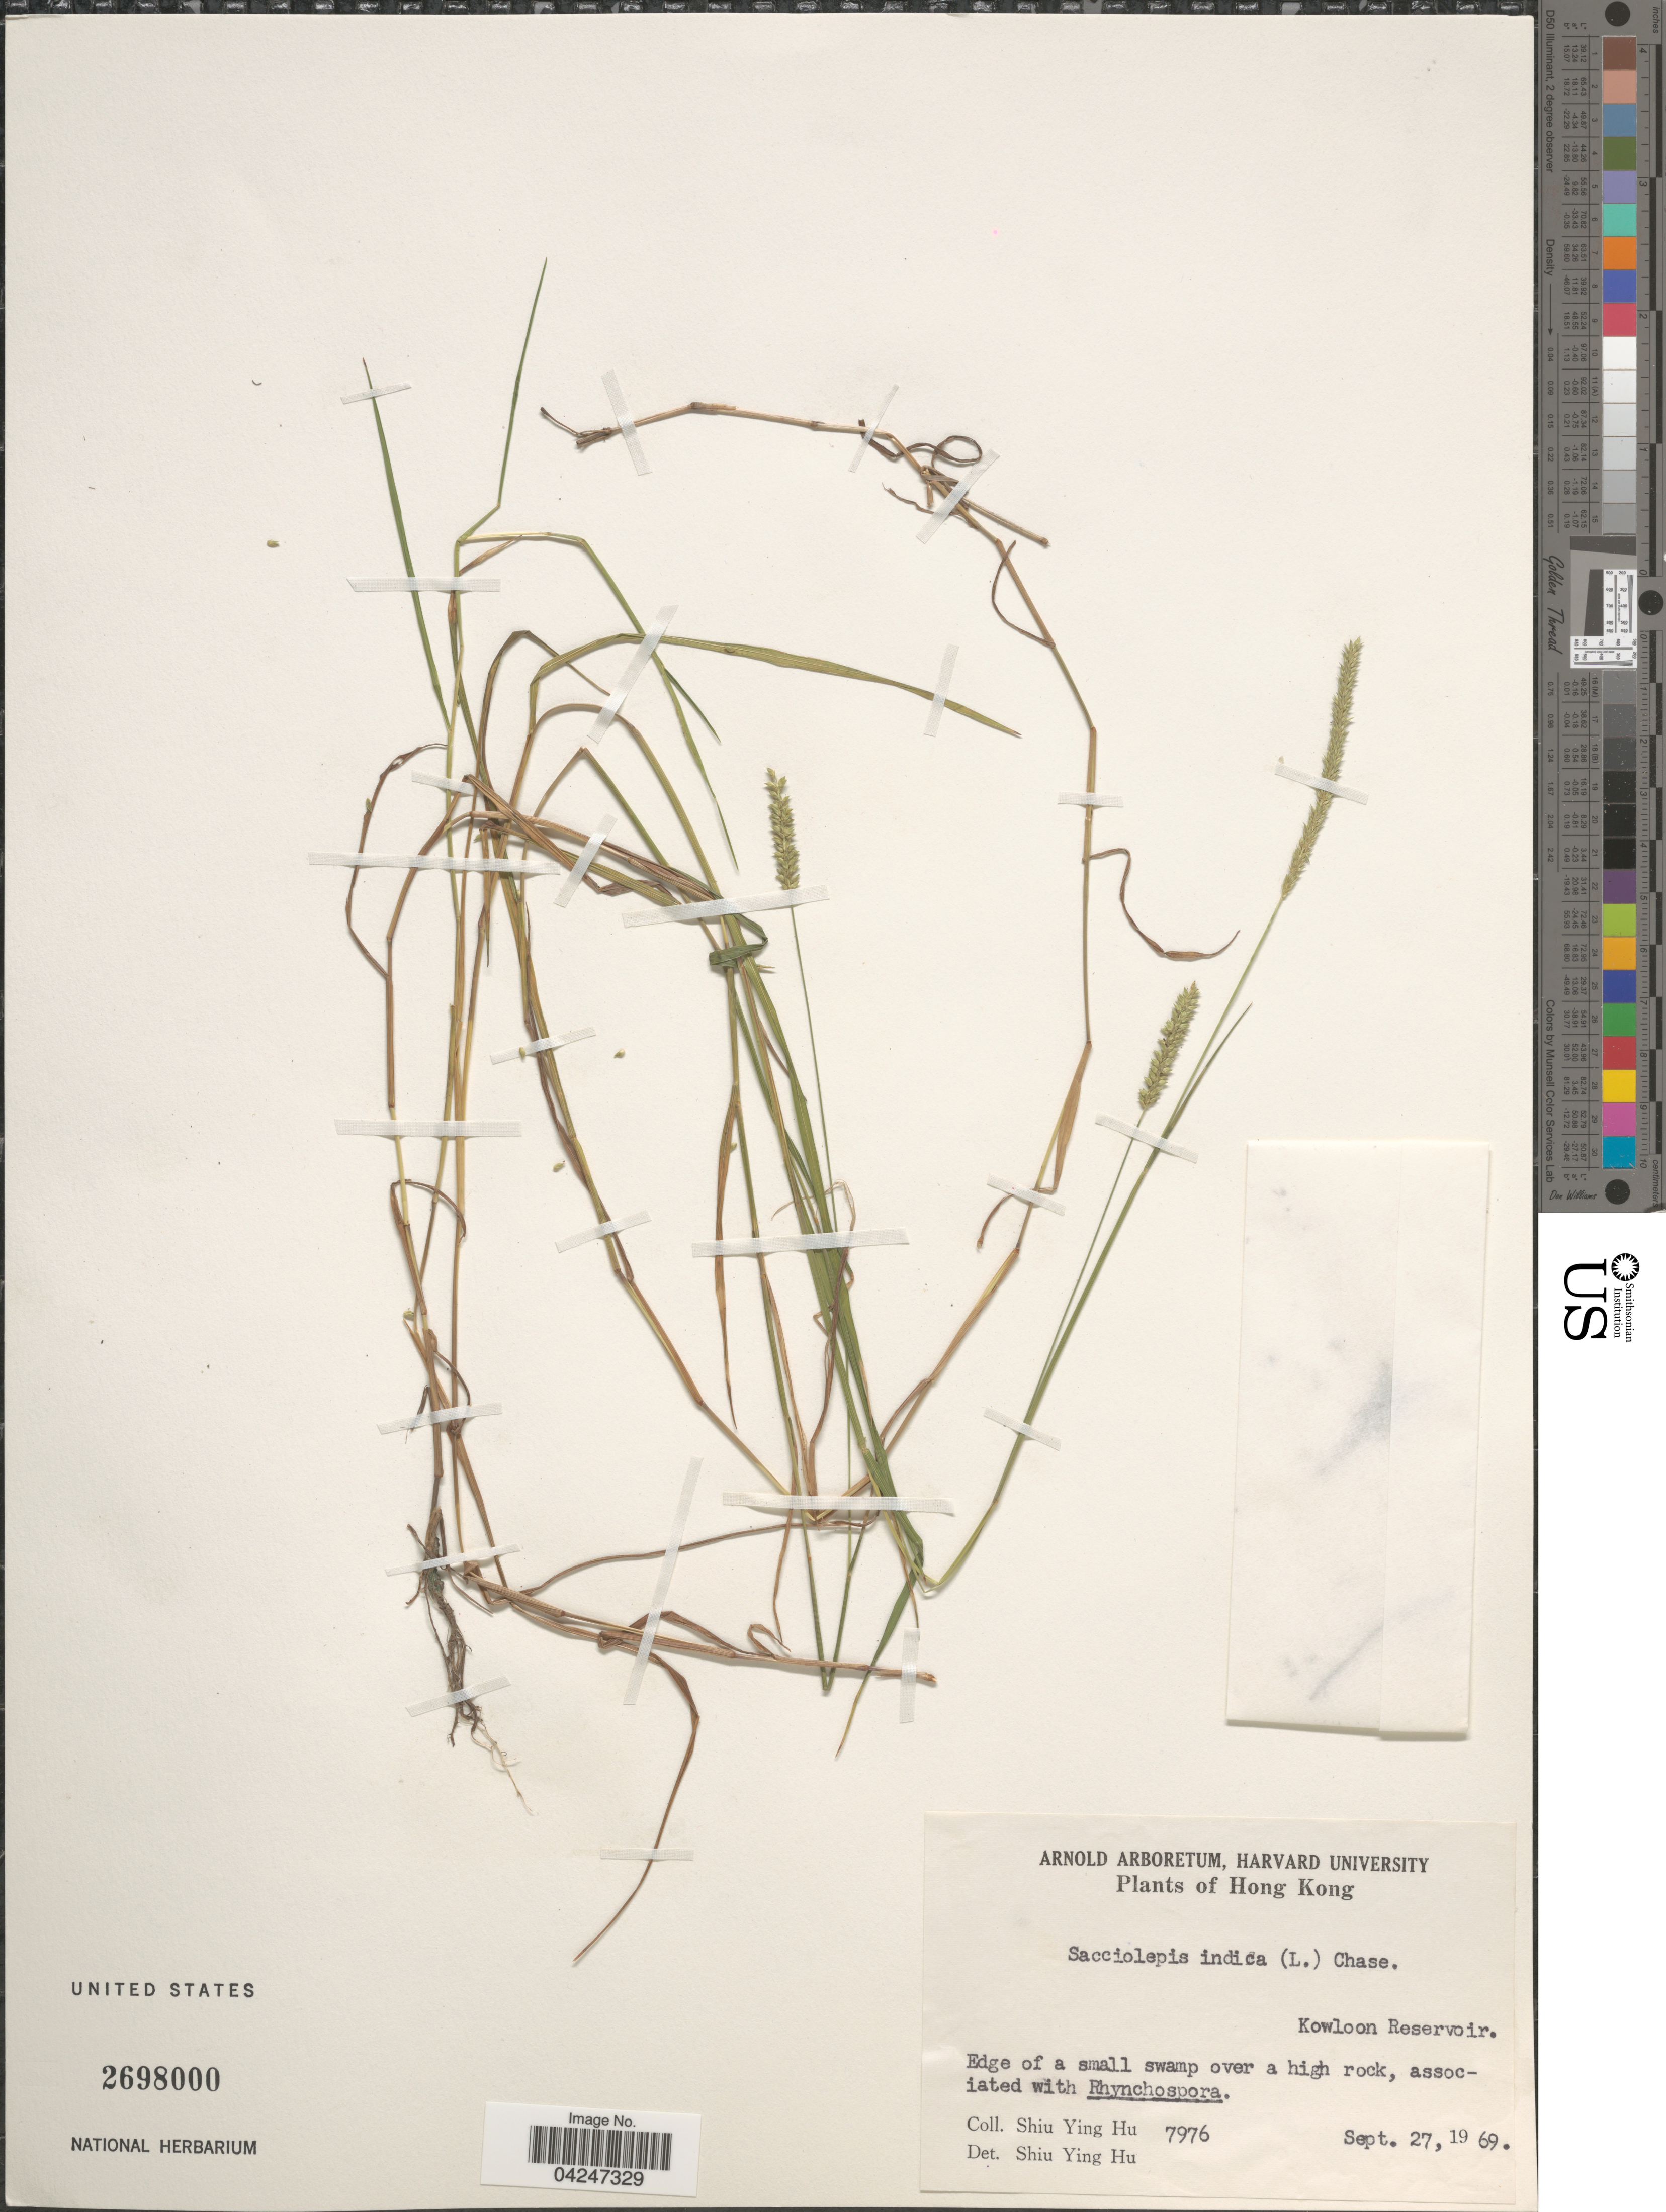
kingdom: Plantae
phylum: Tracheophyta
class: Liliopsida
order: Poales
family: Poaceae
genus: Sacciolepis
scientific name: Sacciolepis indica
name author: (L.) Chase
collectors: S. Y. Hu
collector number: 79676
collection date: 1969-09-27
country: China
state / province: Hong Kong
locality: Kowloon Reservoir. Edge of a small swamp over a high rock.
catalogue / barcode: US 2698000